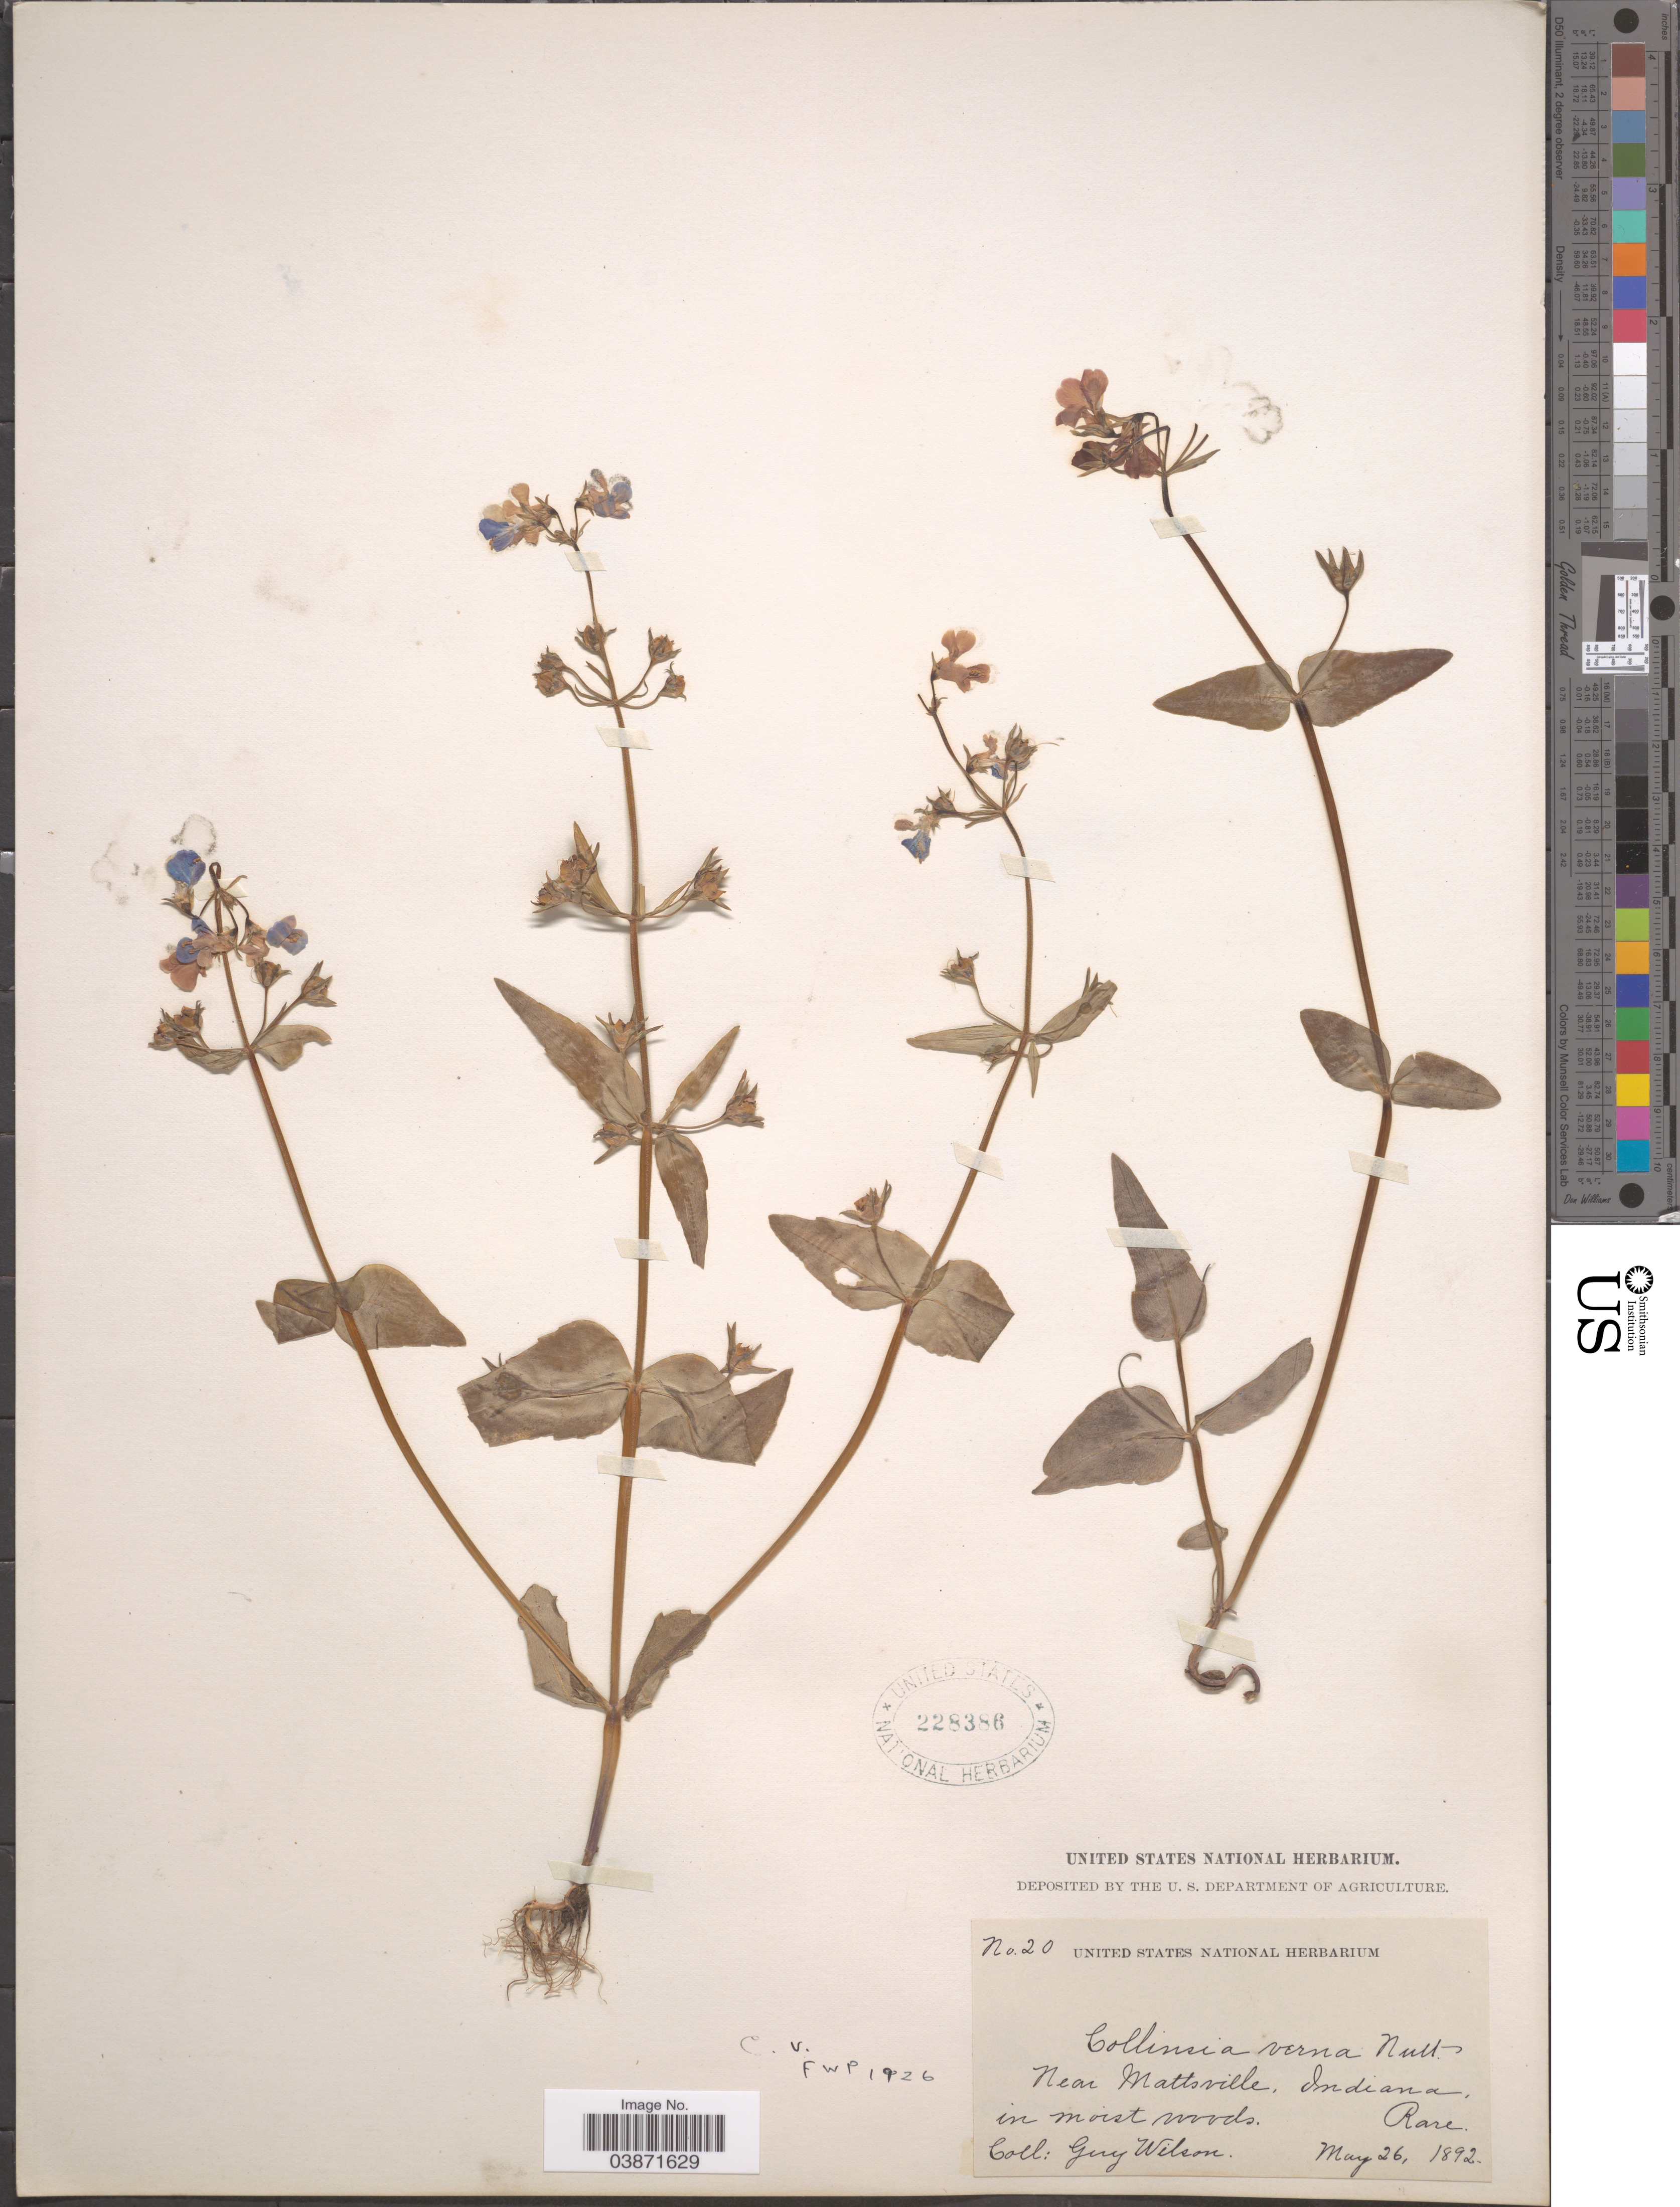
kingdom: Plantae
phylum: Tracheophyta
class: Magnoliopsida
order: Lamiales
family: Plantaginaceae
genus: Collinsia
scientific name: Collinsia verna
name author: Nutt.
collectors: G. Wilson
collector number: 20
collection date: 1892-05-26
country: United States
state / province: Indiana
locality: Near Mattsville.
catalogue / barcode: US 228386